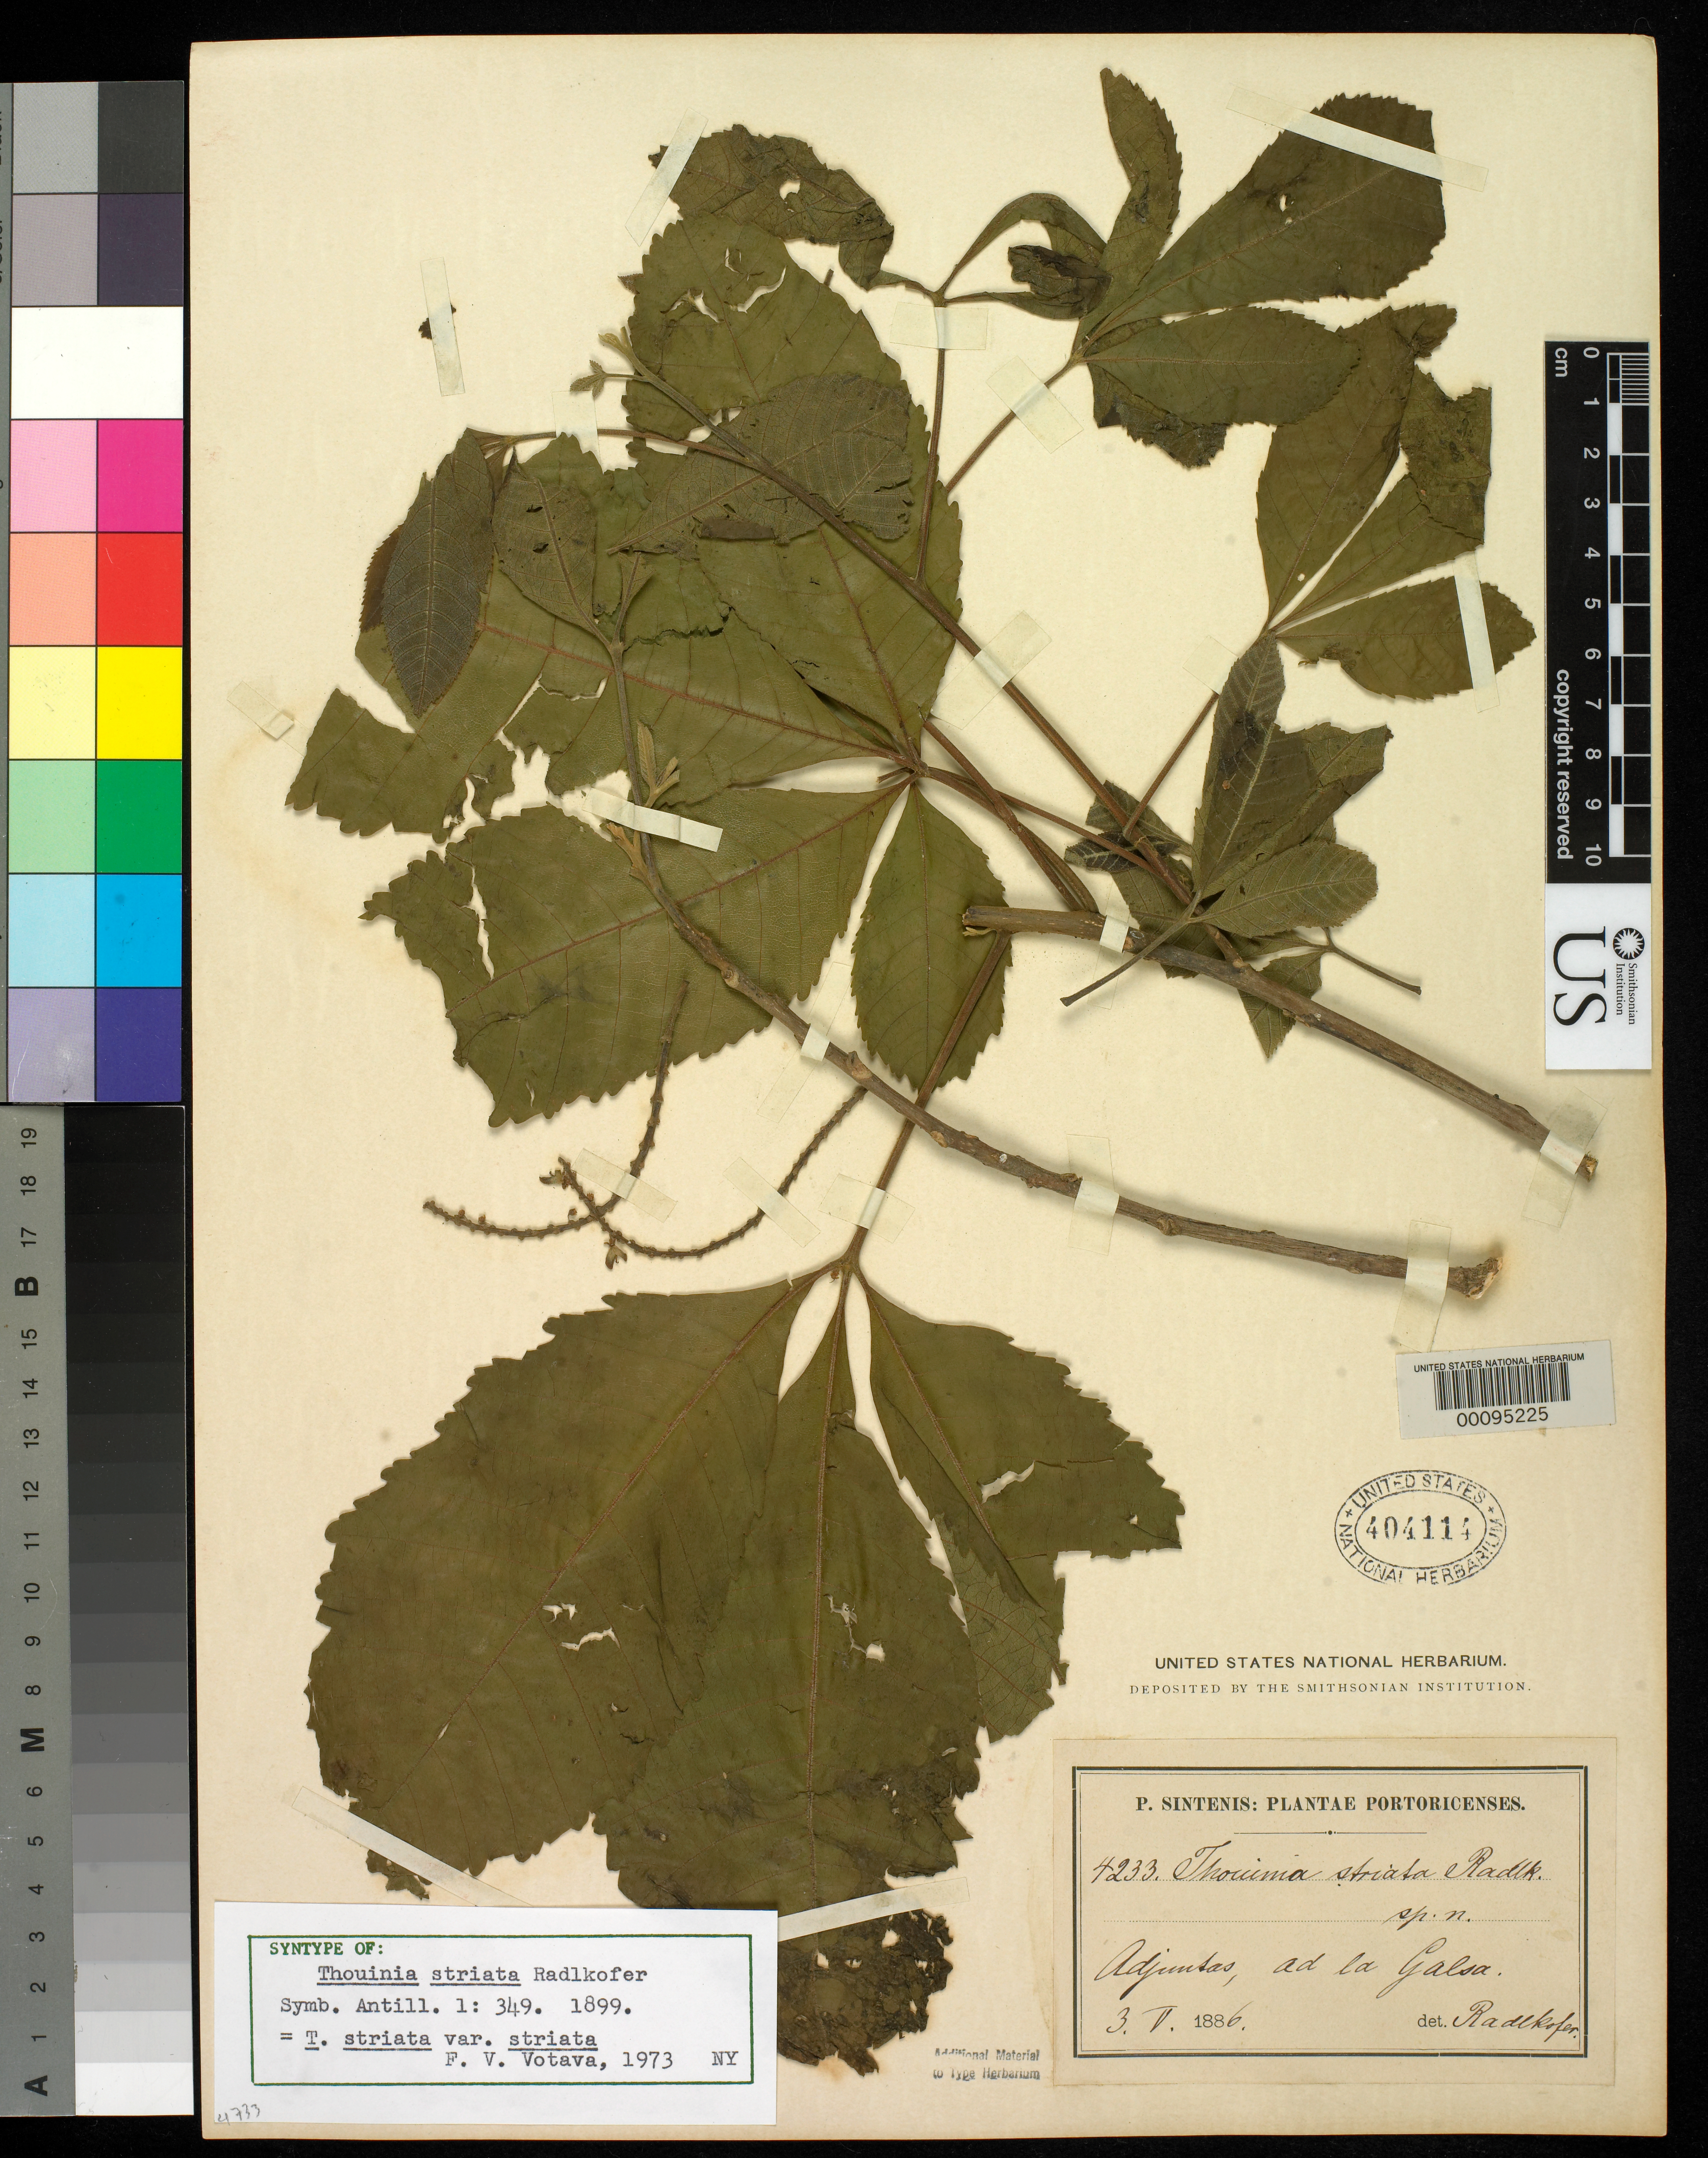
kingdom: Plantae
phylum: Tracheophyta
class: Magnoliopsida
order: Sapindales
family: Sapindaceae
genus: Thouinia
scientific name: Thouinia striata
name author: Radlk. ex Urb.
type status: Syntype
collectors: P. Sintenis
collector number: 4233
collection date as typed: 03 May 1866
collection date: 1886-05-03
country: Puerto Rico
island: Greater Antilles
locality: Near Adjuntas, at La Galsa.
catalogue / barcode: US 404114